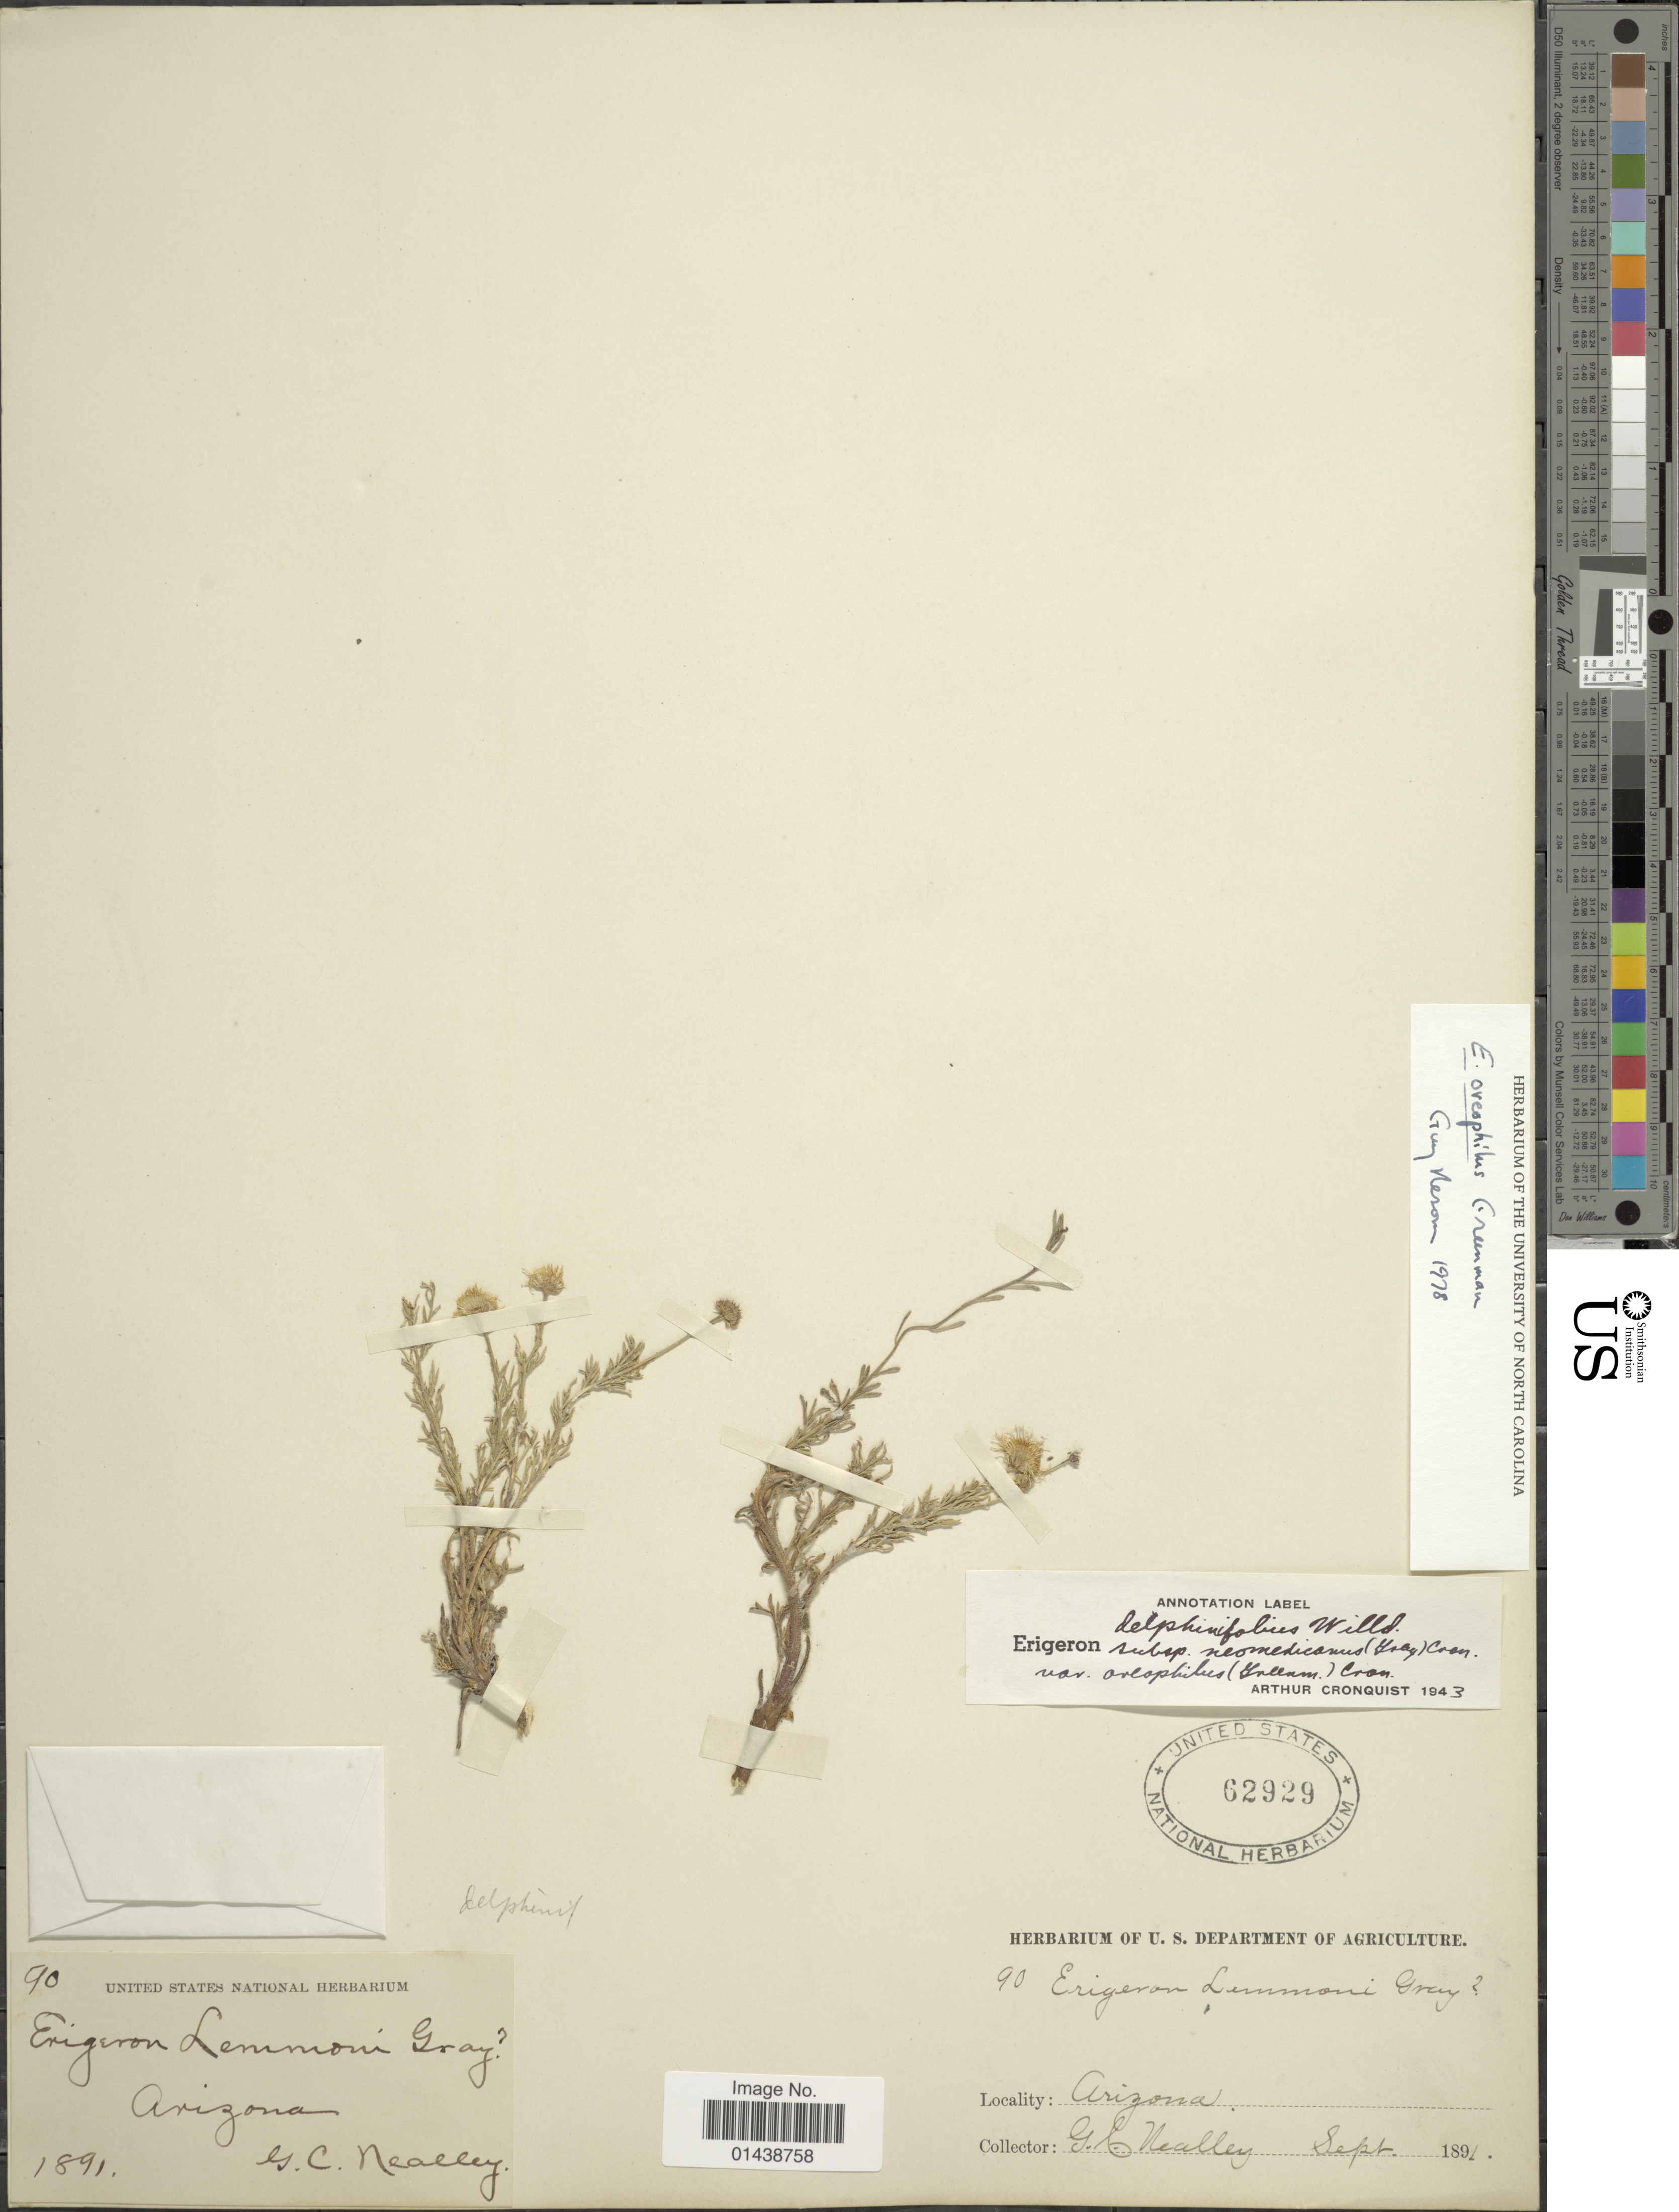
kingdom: Plantae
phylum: Tracheophyta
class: Magnoliopsida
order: Asterales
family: Asteraceae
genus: Erigeron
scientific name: Erigeron oreophilus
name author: Greenm.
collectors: G. C. Nealley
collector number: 90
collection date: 1891-09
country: United States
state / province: Arizona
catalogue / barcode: US 62929